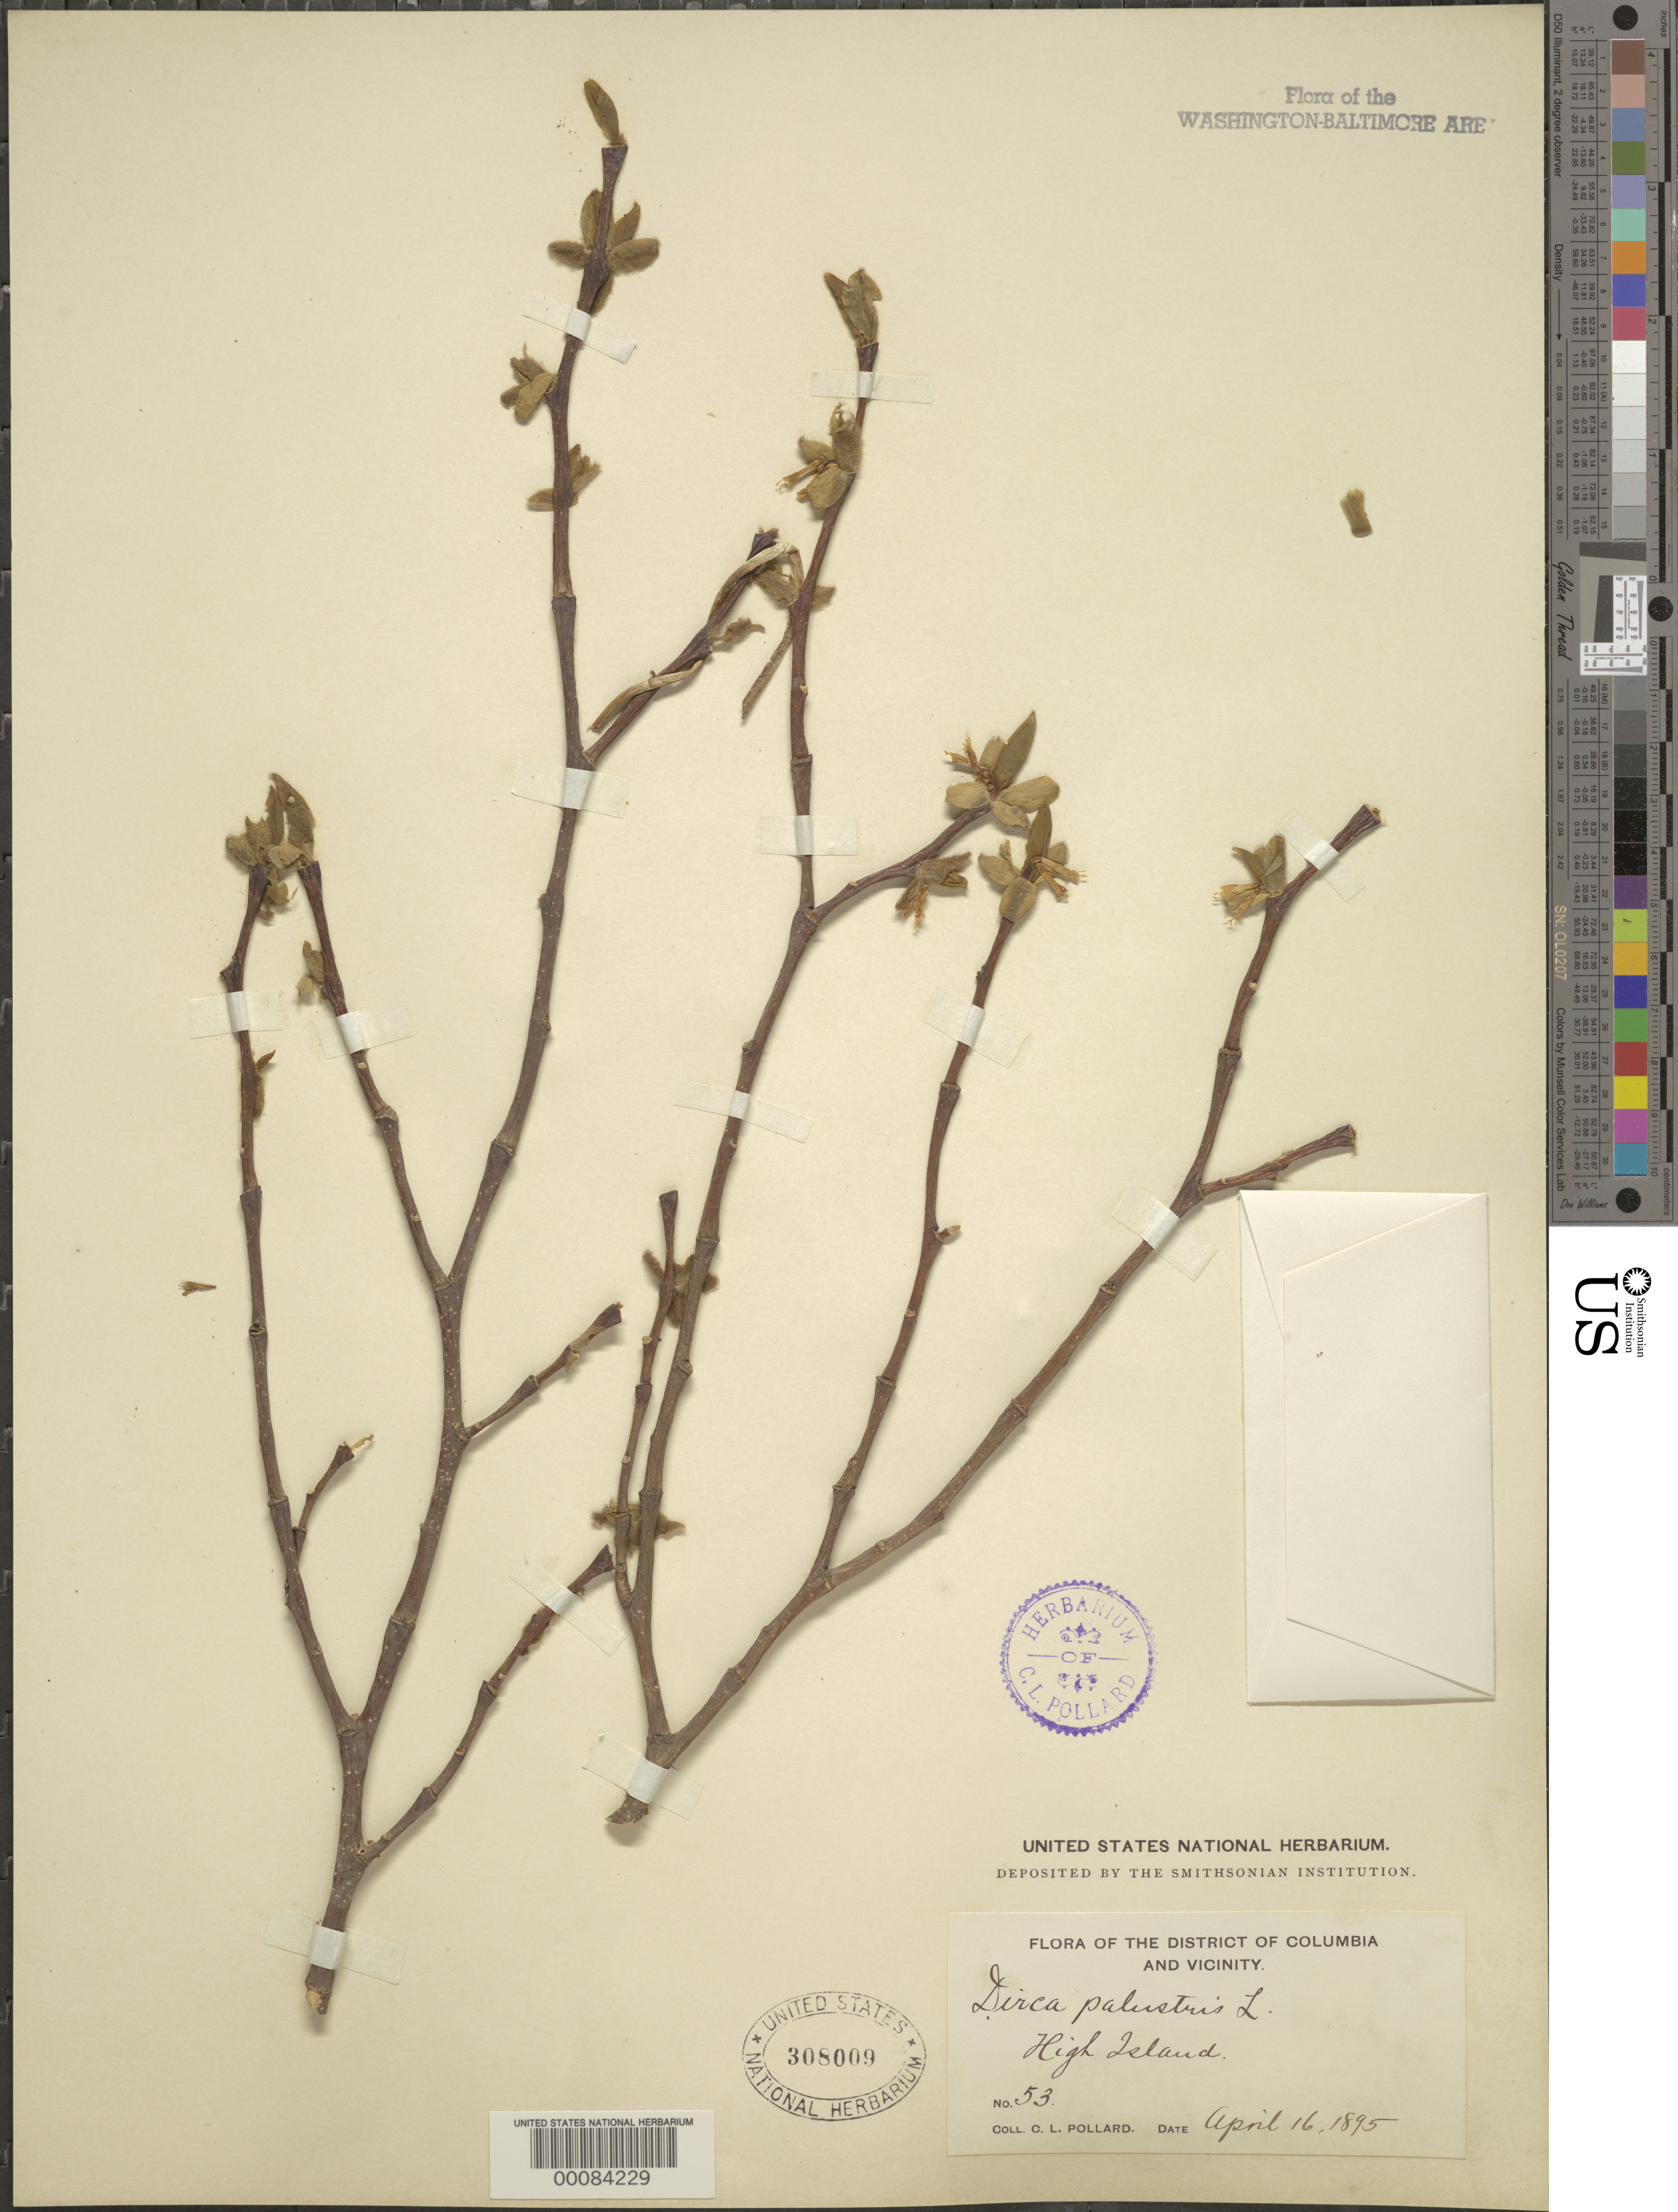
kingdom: Plantae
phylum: Tracheophyta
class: Magnoliopsida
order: Malvales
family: Thymelaeaceae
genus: Dirca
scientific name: Dirca palustris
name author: L.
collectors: C. L. Pollard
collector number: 53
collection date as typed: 16 Apr 1895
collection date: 1895-04-16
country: United States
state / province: Maryland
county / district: Montgomery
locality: High Island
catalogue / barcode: US 308009